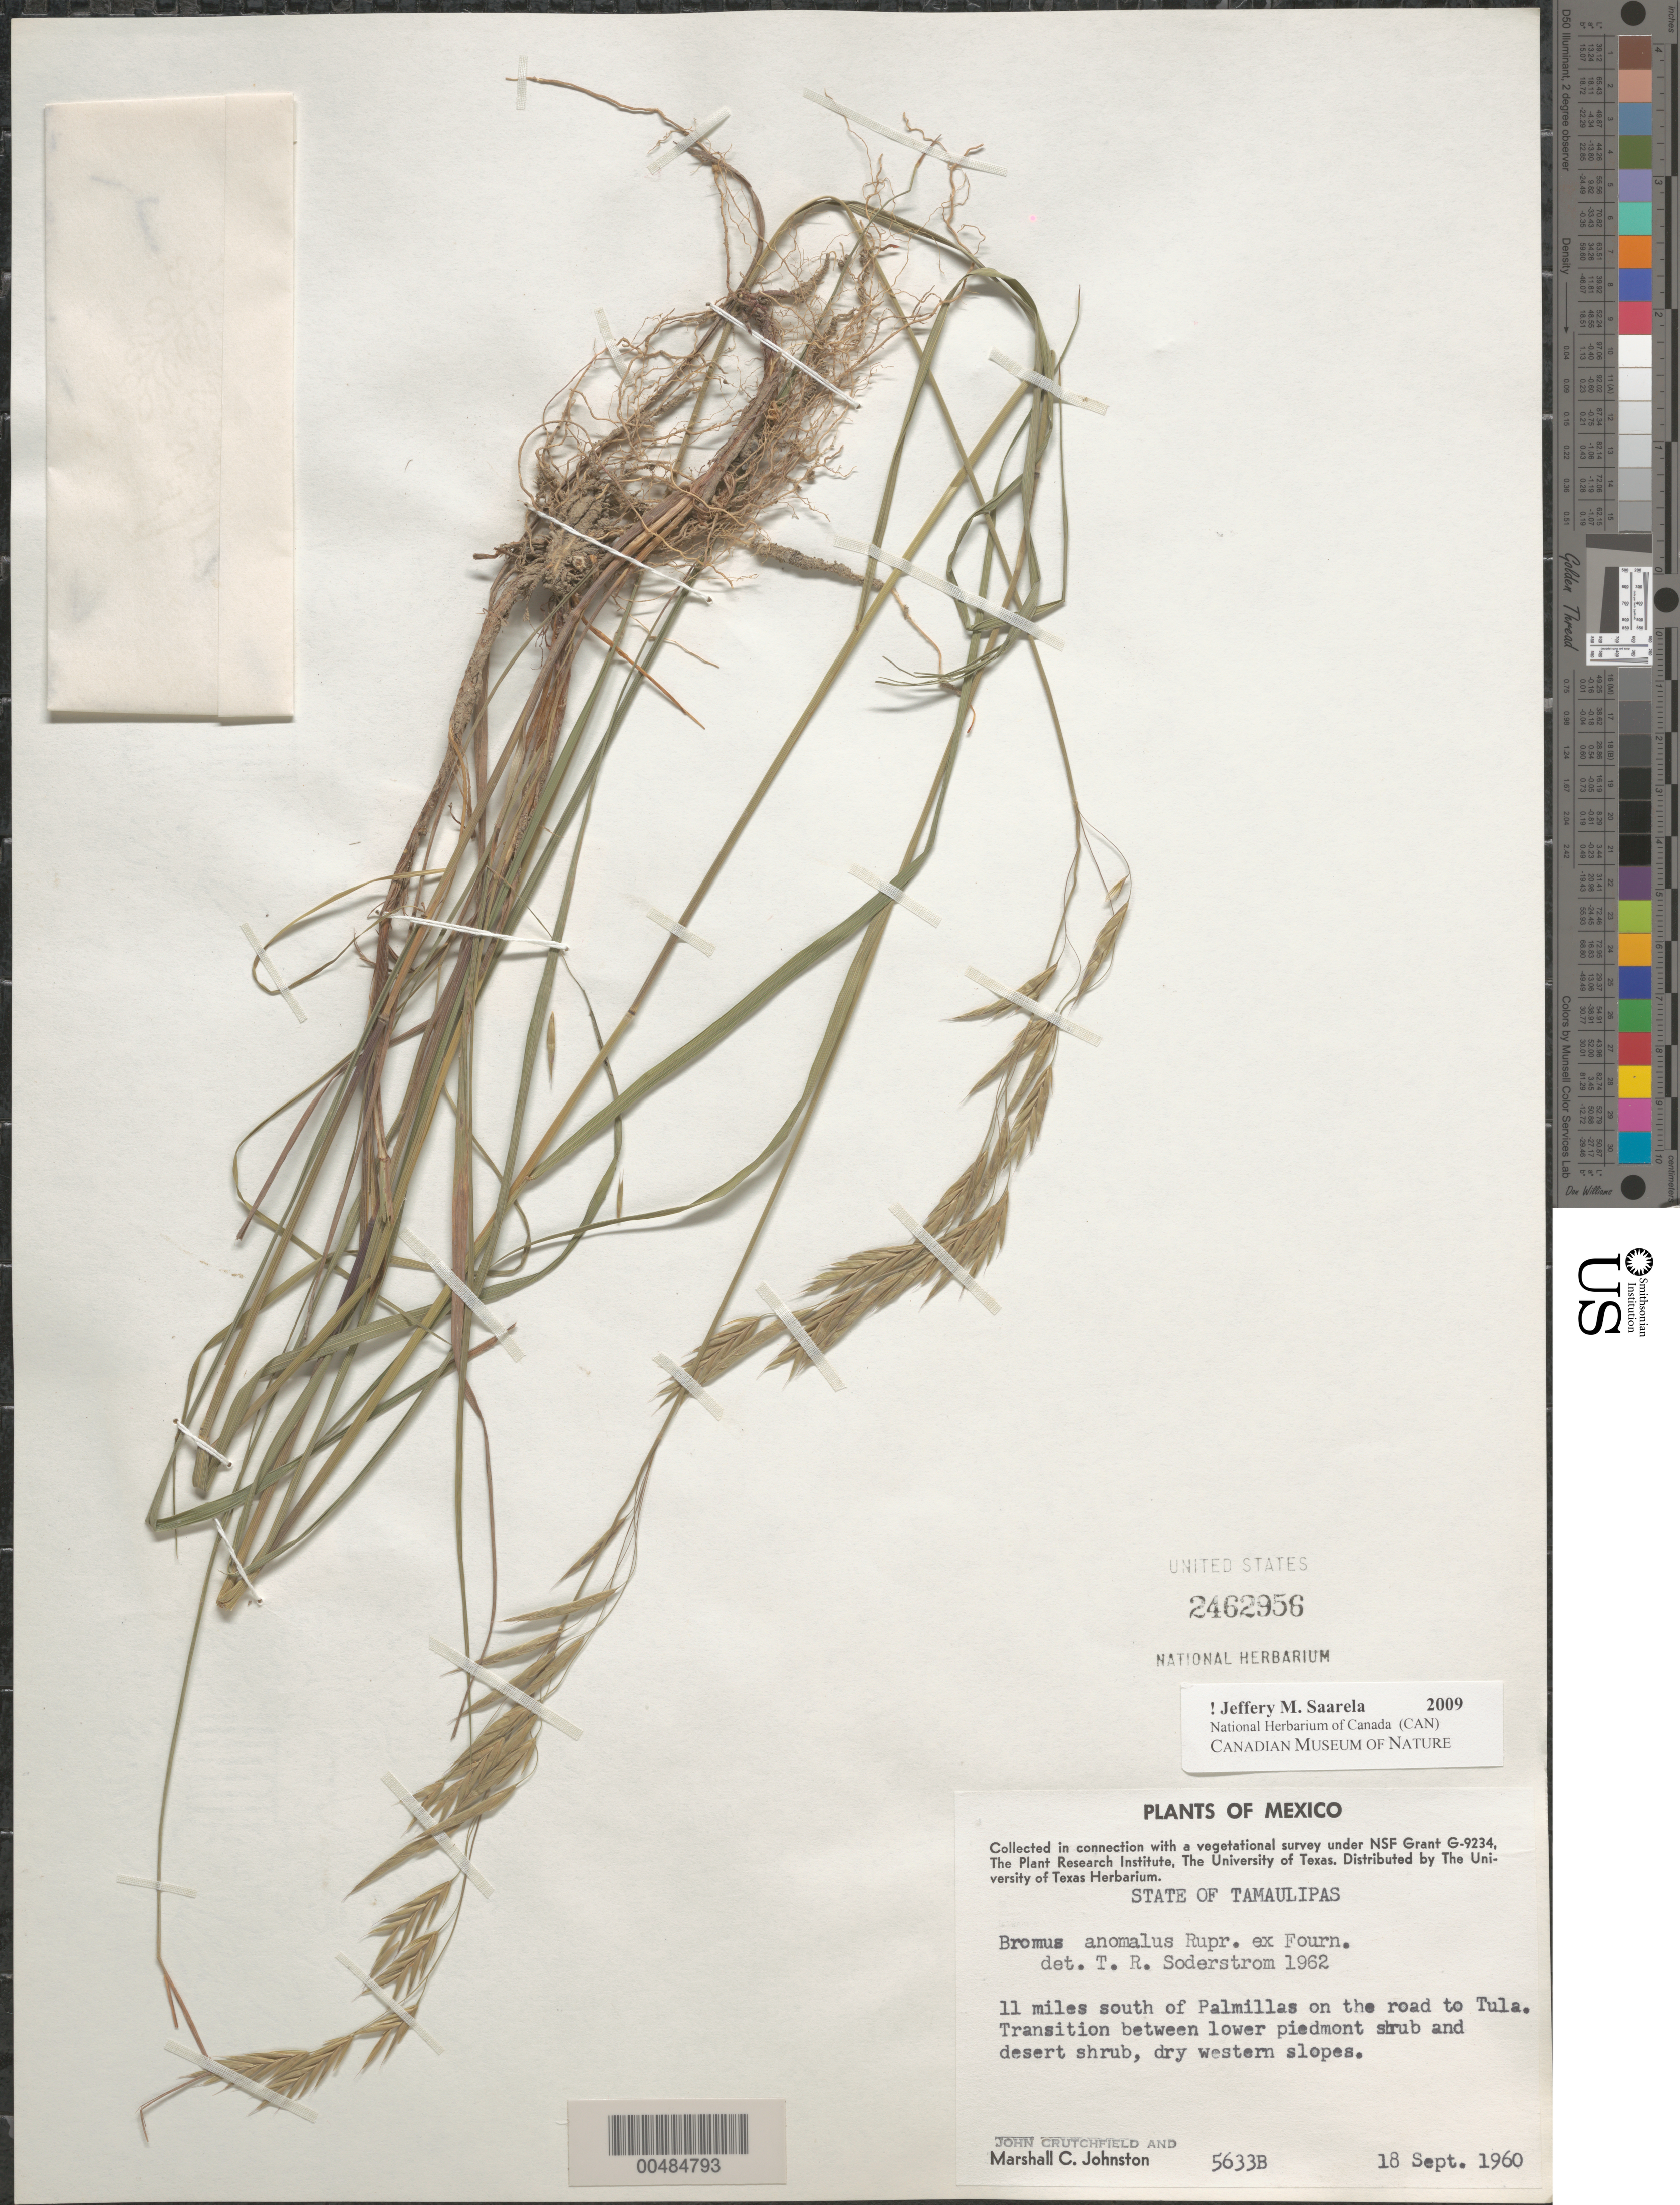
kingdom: Plantae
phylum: Tracheophyta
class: Liliopsida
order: Poales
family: Poaceae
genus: Bromus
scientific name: Bromus anomalus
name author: Rupr. ex E. Fourn.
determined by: Soderstrom, T. R.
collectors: J. Crutchfield & M. Johnston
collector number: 5633B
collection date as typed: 18 Sep 1960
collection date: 1960-09-18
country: Mexico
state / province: Tamaulipas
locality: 11 mi S of Palmillas on the road to Tula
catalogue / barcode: US 2462956